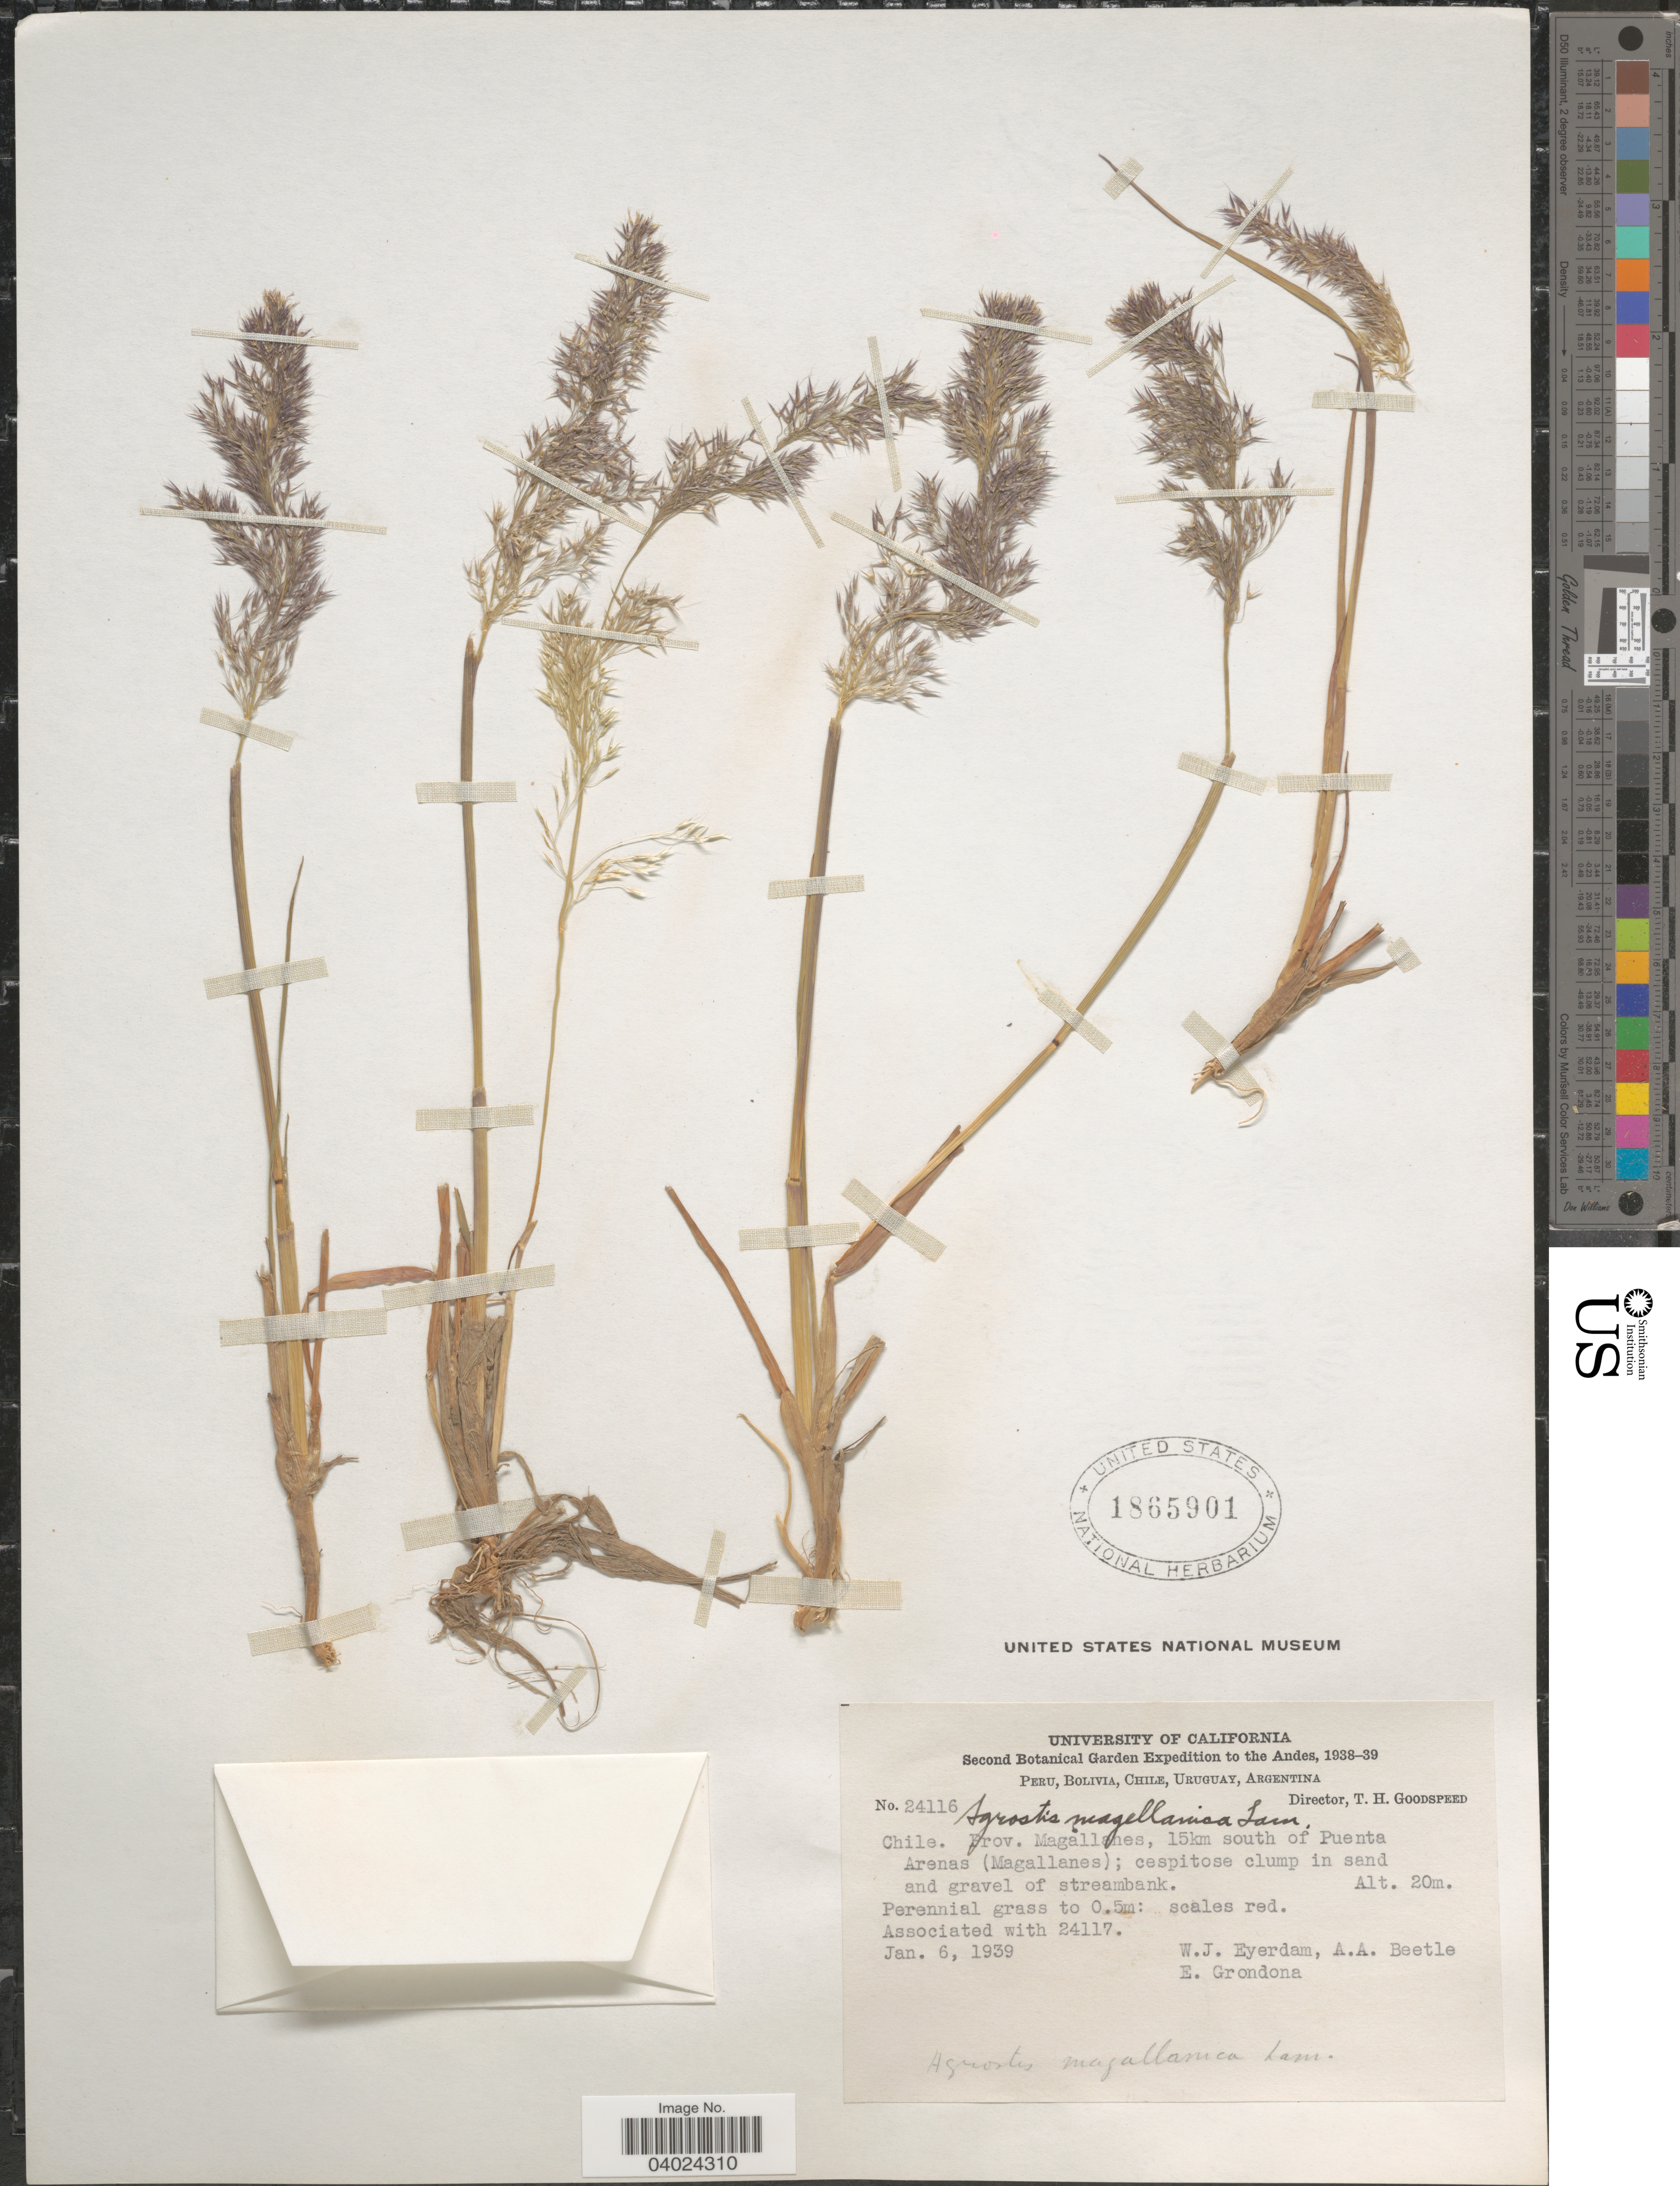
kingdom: Plantae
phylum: Tracheophyta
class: Liliopsida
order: Poales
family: Poaceae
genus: Agrostis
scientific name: Agrostis magellanica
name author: Lam.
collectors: W. J. Eyerdam, A. A. Beetle & E. Grondona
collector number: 24116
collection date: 1939-01-06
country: Chile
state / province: Magallanes y de la Antártica Chilena (XII)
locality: The Andes. Prov. Magallanes, 15km south of Puenta Arenas (Magallanes).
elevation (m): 20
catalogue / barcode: US 1865901